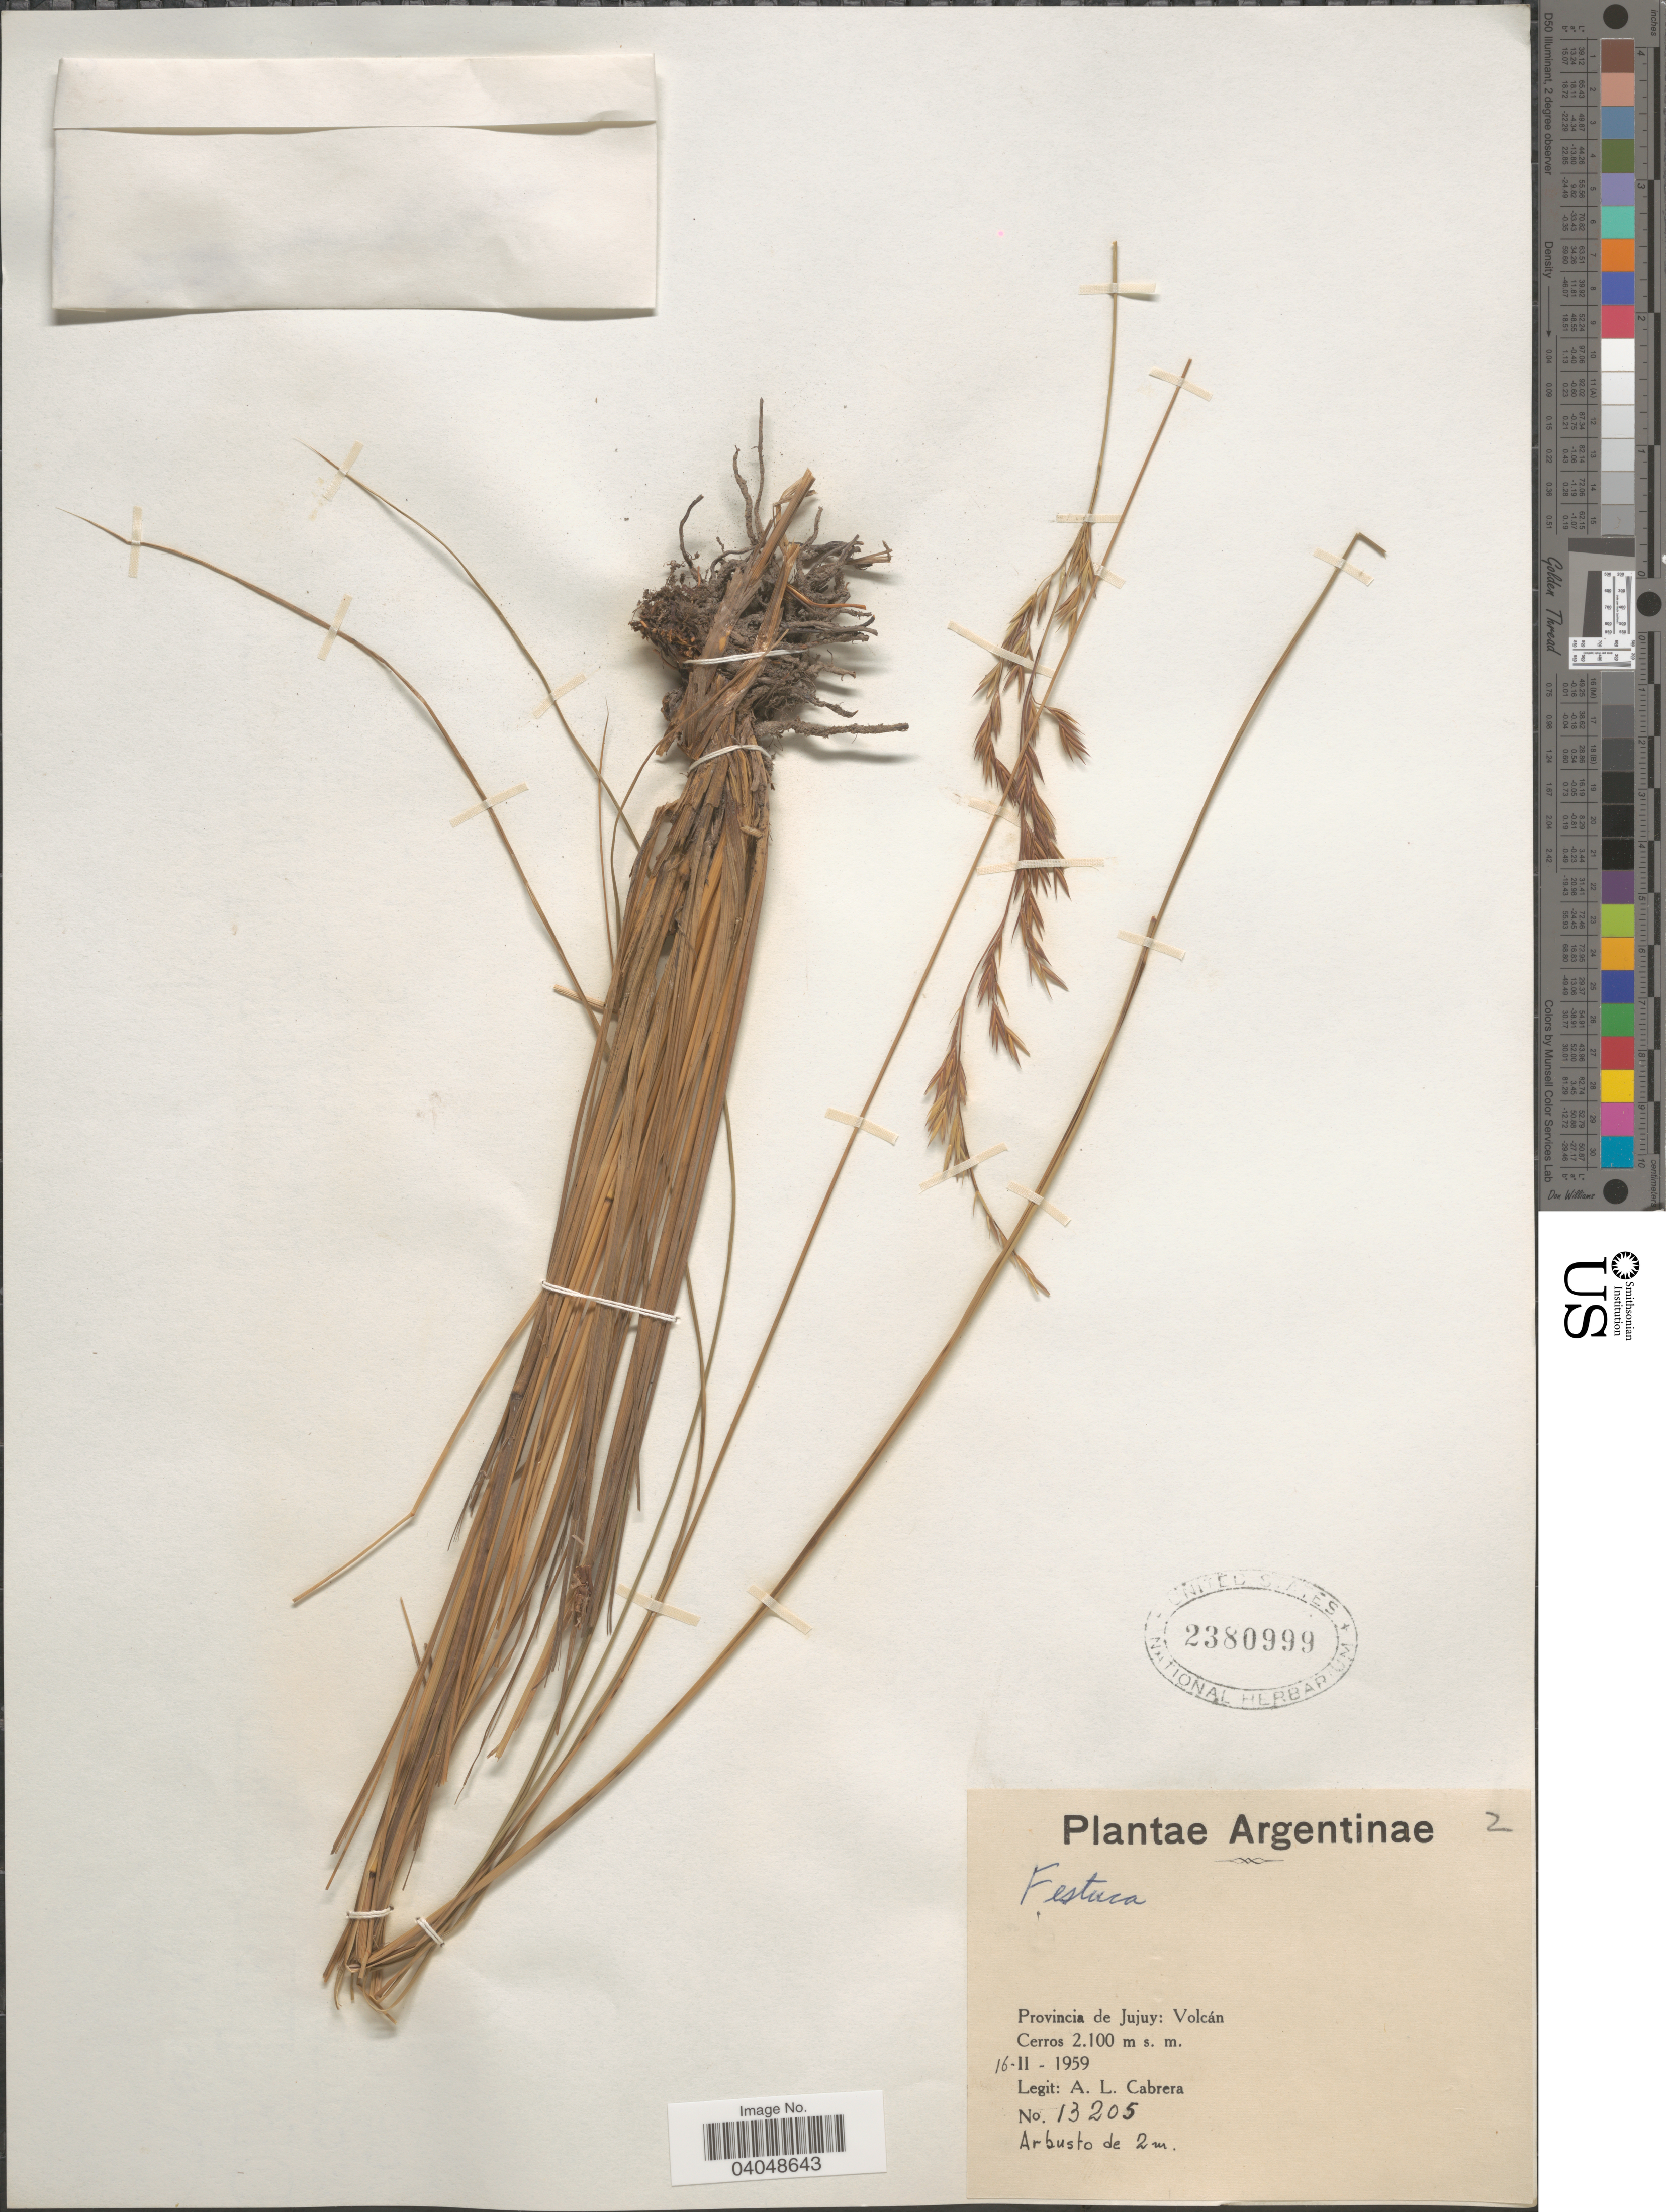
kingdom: Plantae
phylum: Tracheophyta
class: Liliopsida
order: Poales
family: Poaceae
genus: Festuca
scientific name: Festuca sp.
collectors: A. L. Cabrera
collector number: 13205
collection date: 1959-02-16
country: Argentina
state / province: Jujuy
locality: Volcán Cerros.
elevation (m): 2100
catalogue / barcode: US 2380999